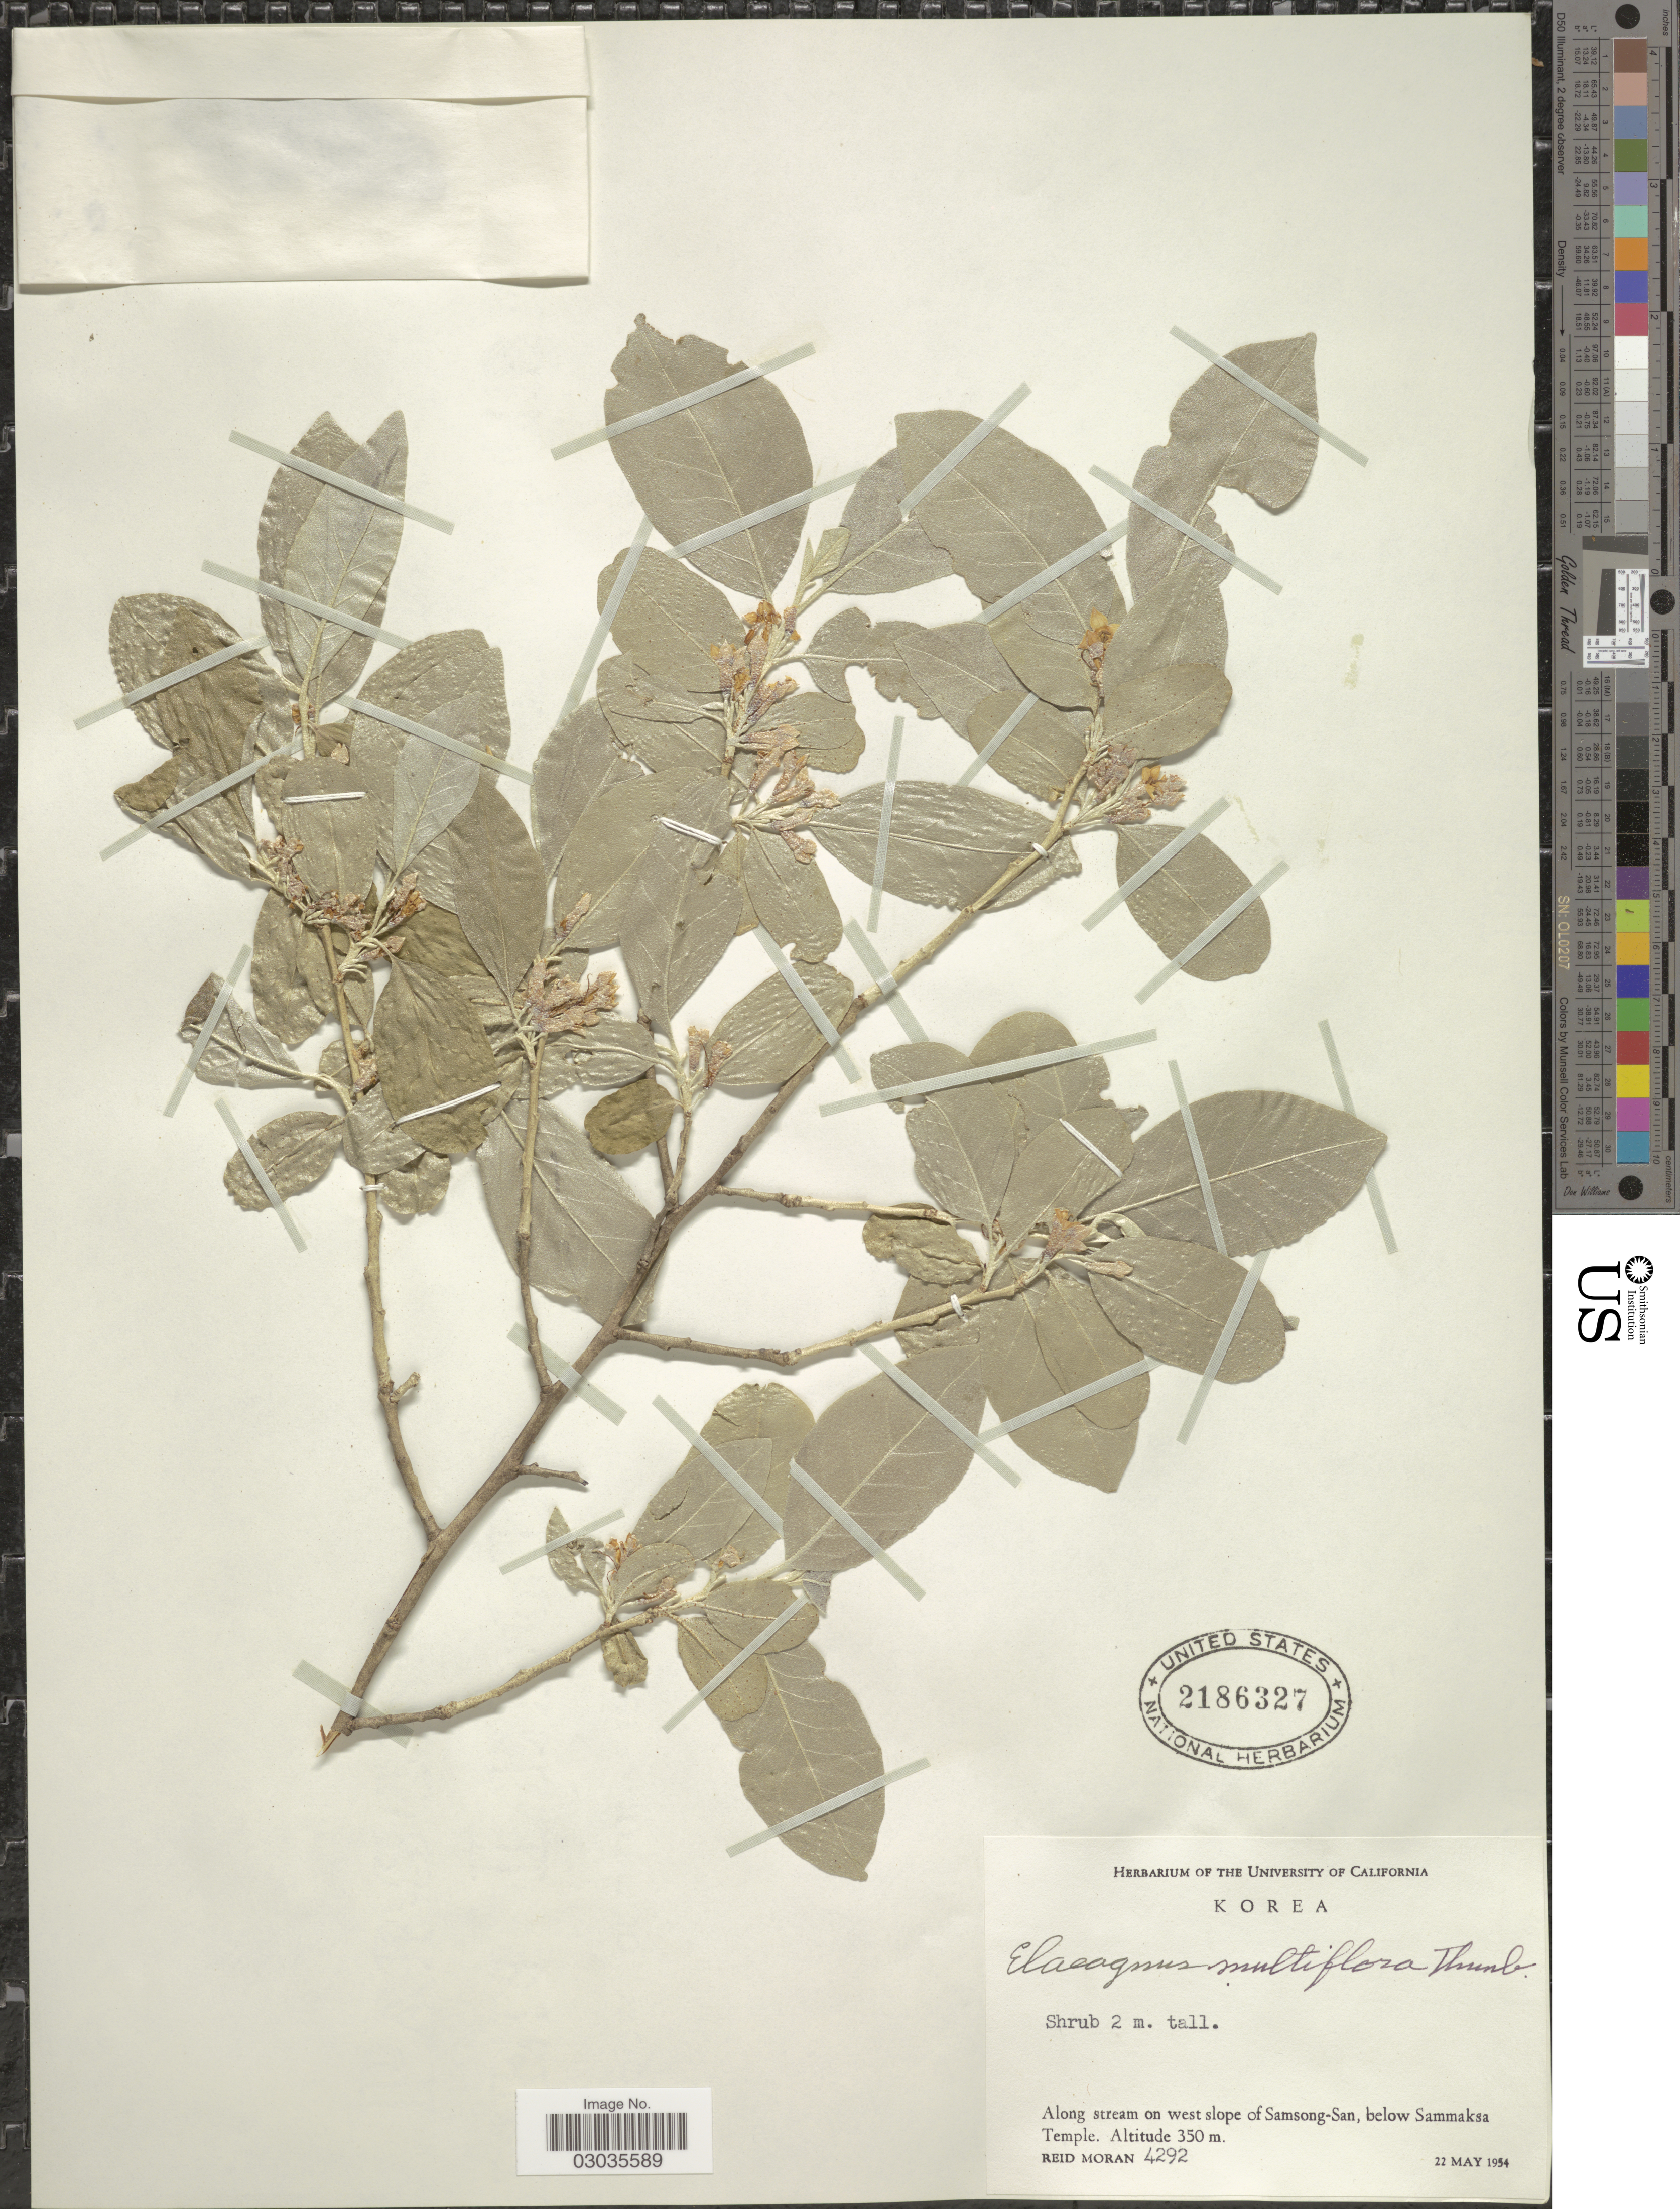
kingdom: Plantae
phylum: Tracheophyta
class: Magnoliopsida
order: Rosales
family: Elaeagnaceae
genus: Elaeagnus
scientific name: Elaeagnus multiflora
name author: Thunb.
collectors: R. Moran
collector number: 4292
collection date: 1954-05-22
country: South Korea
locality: Korea. Along stream on west slope of Samsong-San, below Sammaksa Temple.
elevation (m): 350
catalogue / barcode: US 2186327